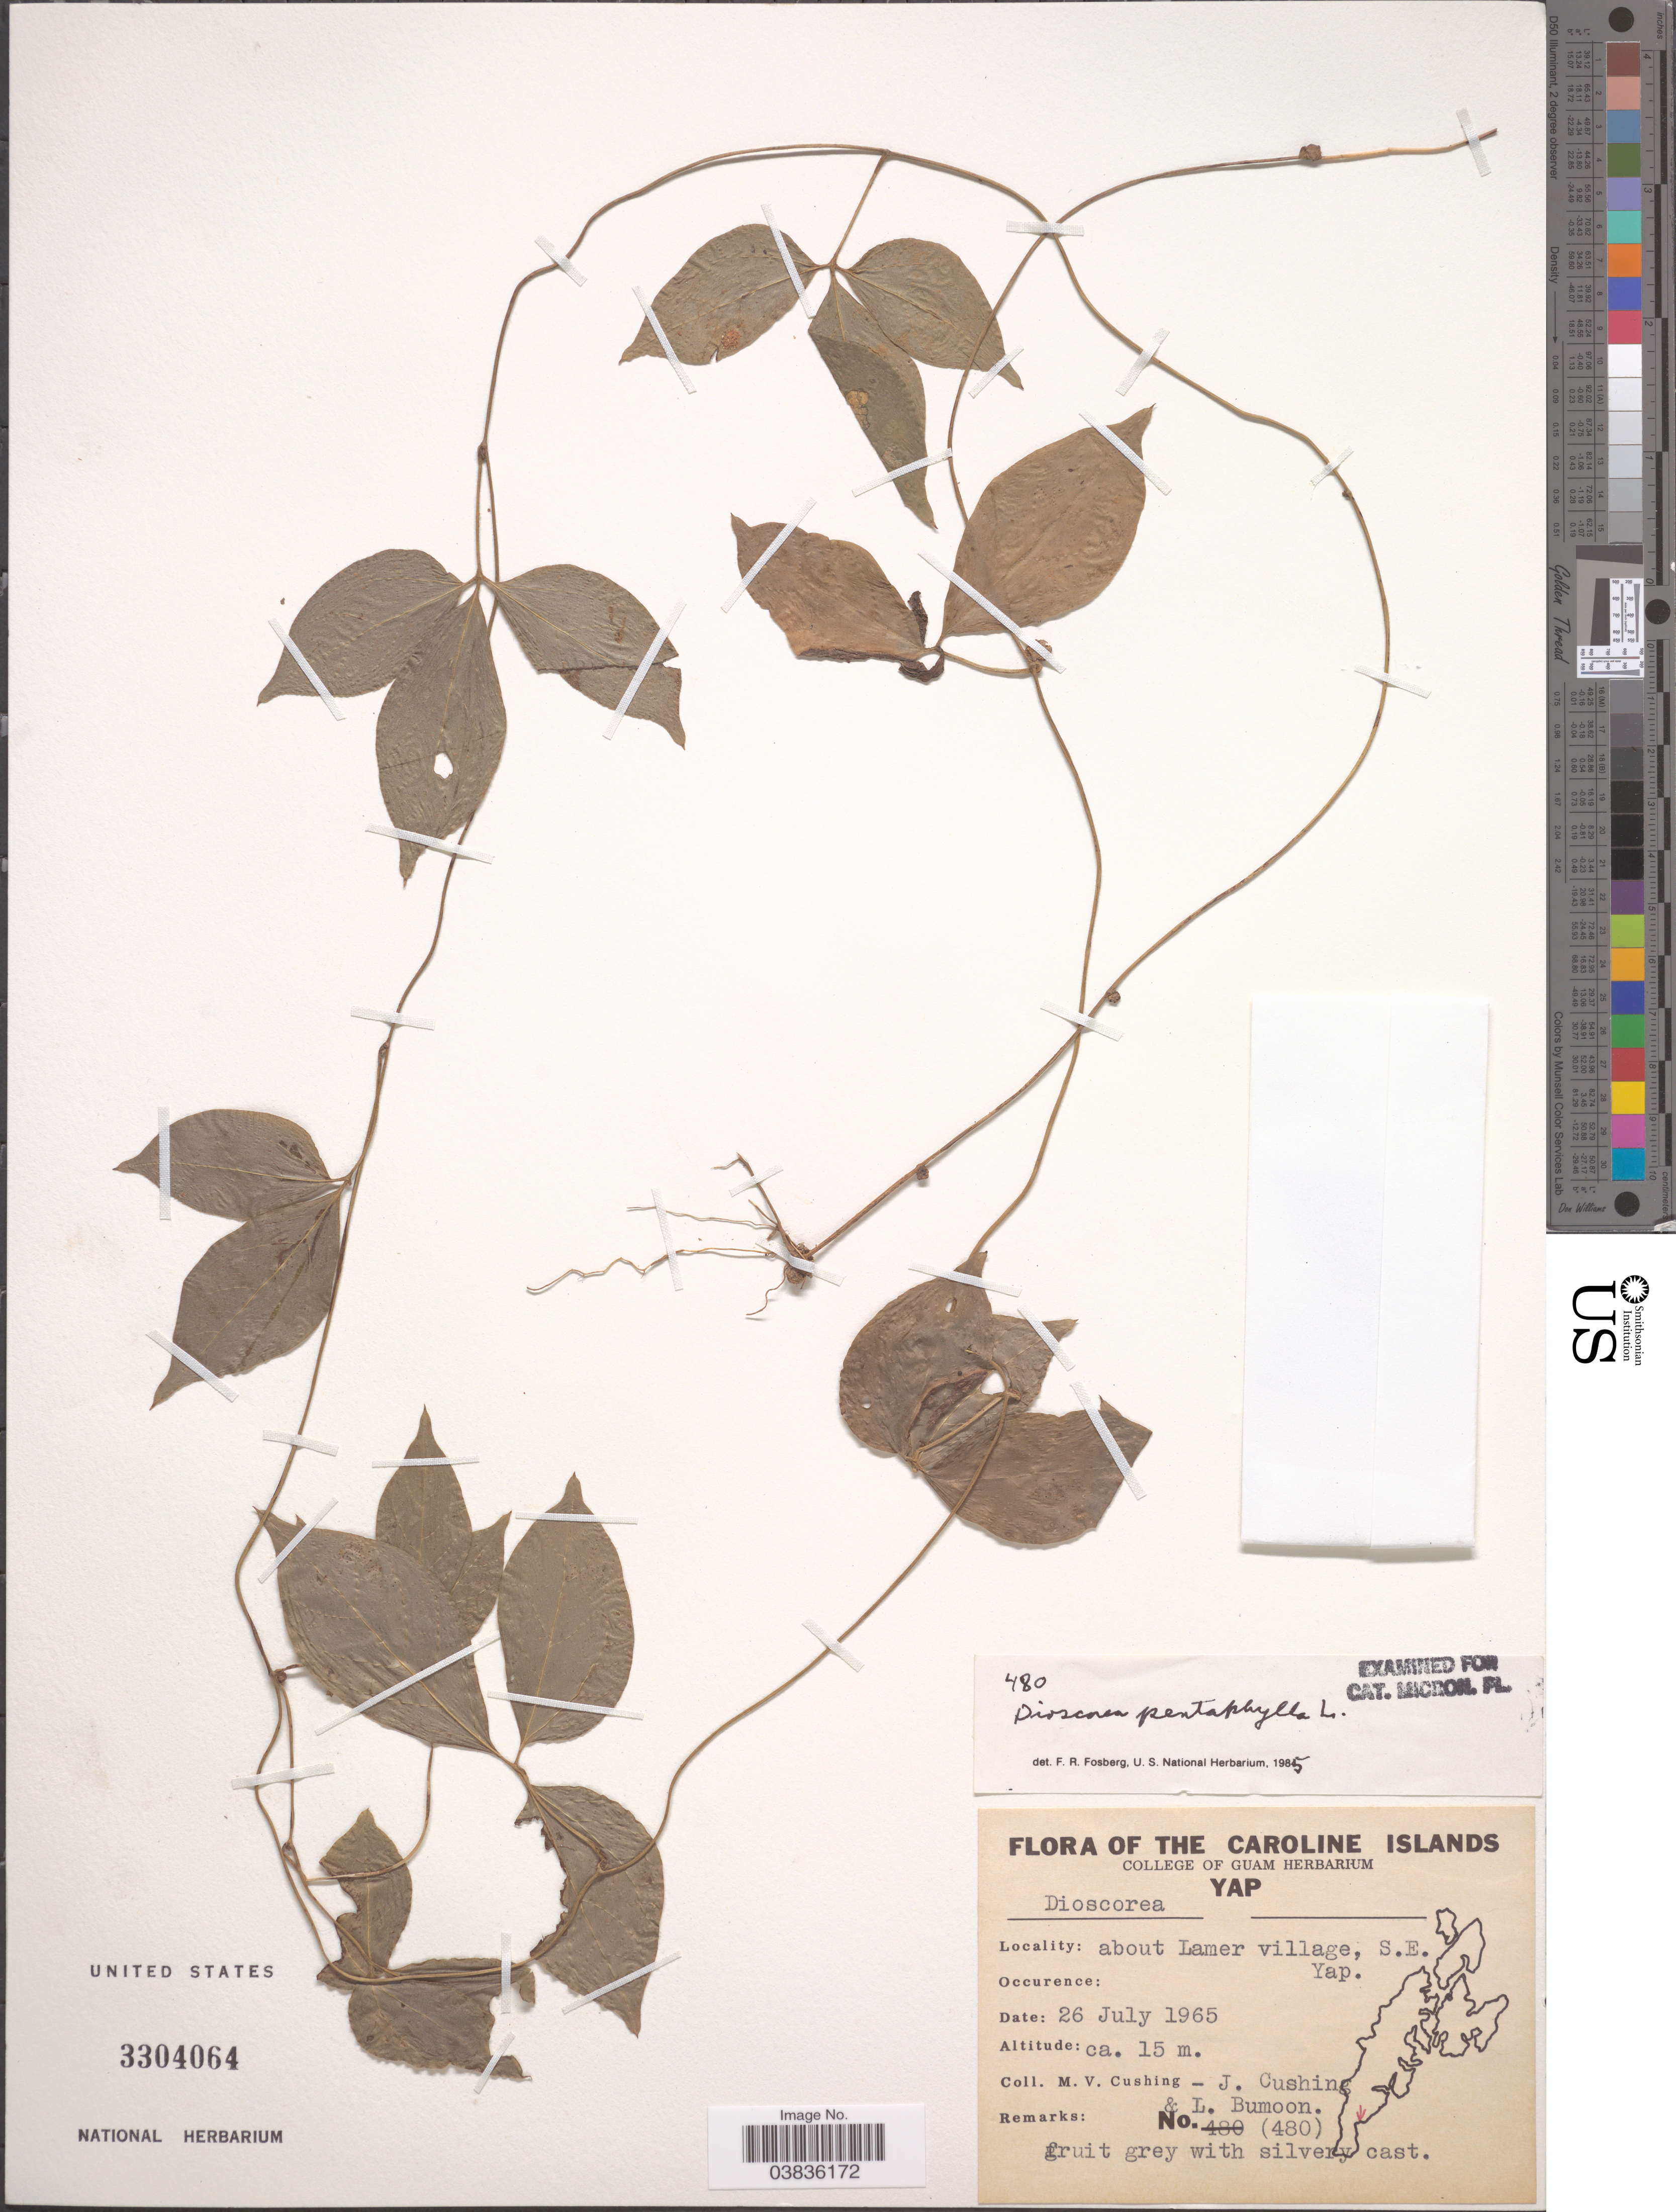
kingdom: Plantae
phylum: Tracheophyta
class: Liliopsida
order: Dioscoreales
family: Dioscoreaceae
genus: Dioscorea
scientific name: Dioscorea pentaphylla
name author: L.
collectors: M. V. Cushing, J. Cushing & L. Bumoon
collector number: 480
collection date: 1965-07-26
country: Micronesia, Federated States of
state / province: Yap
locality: The Caroline Islands. About Lamer village, S.E.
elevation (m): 15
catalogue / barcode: US 3304064